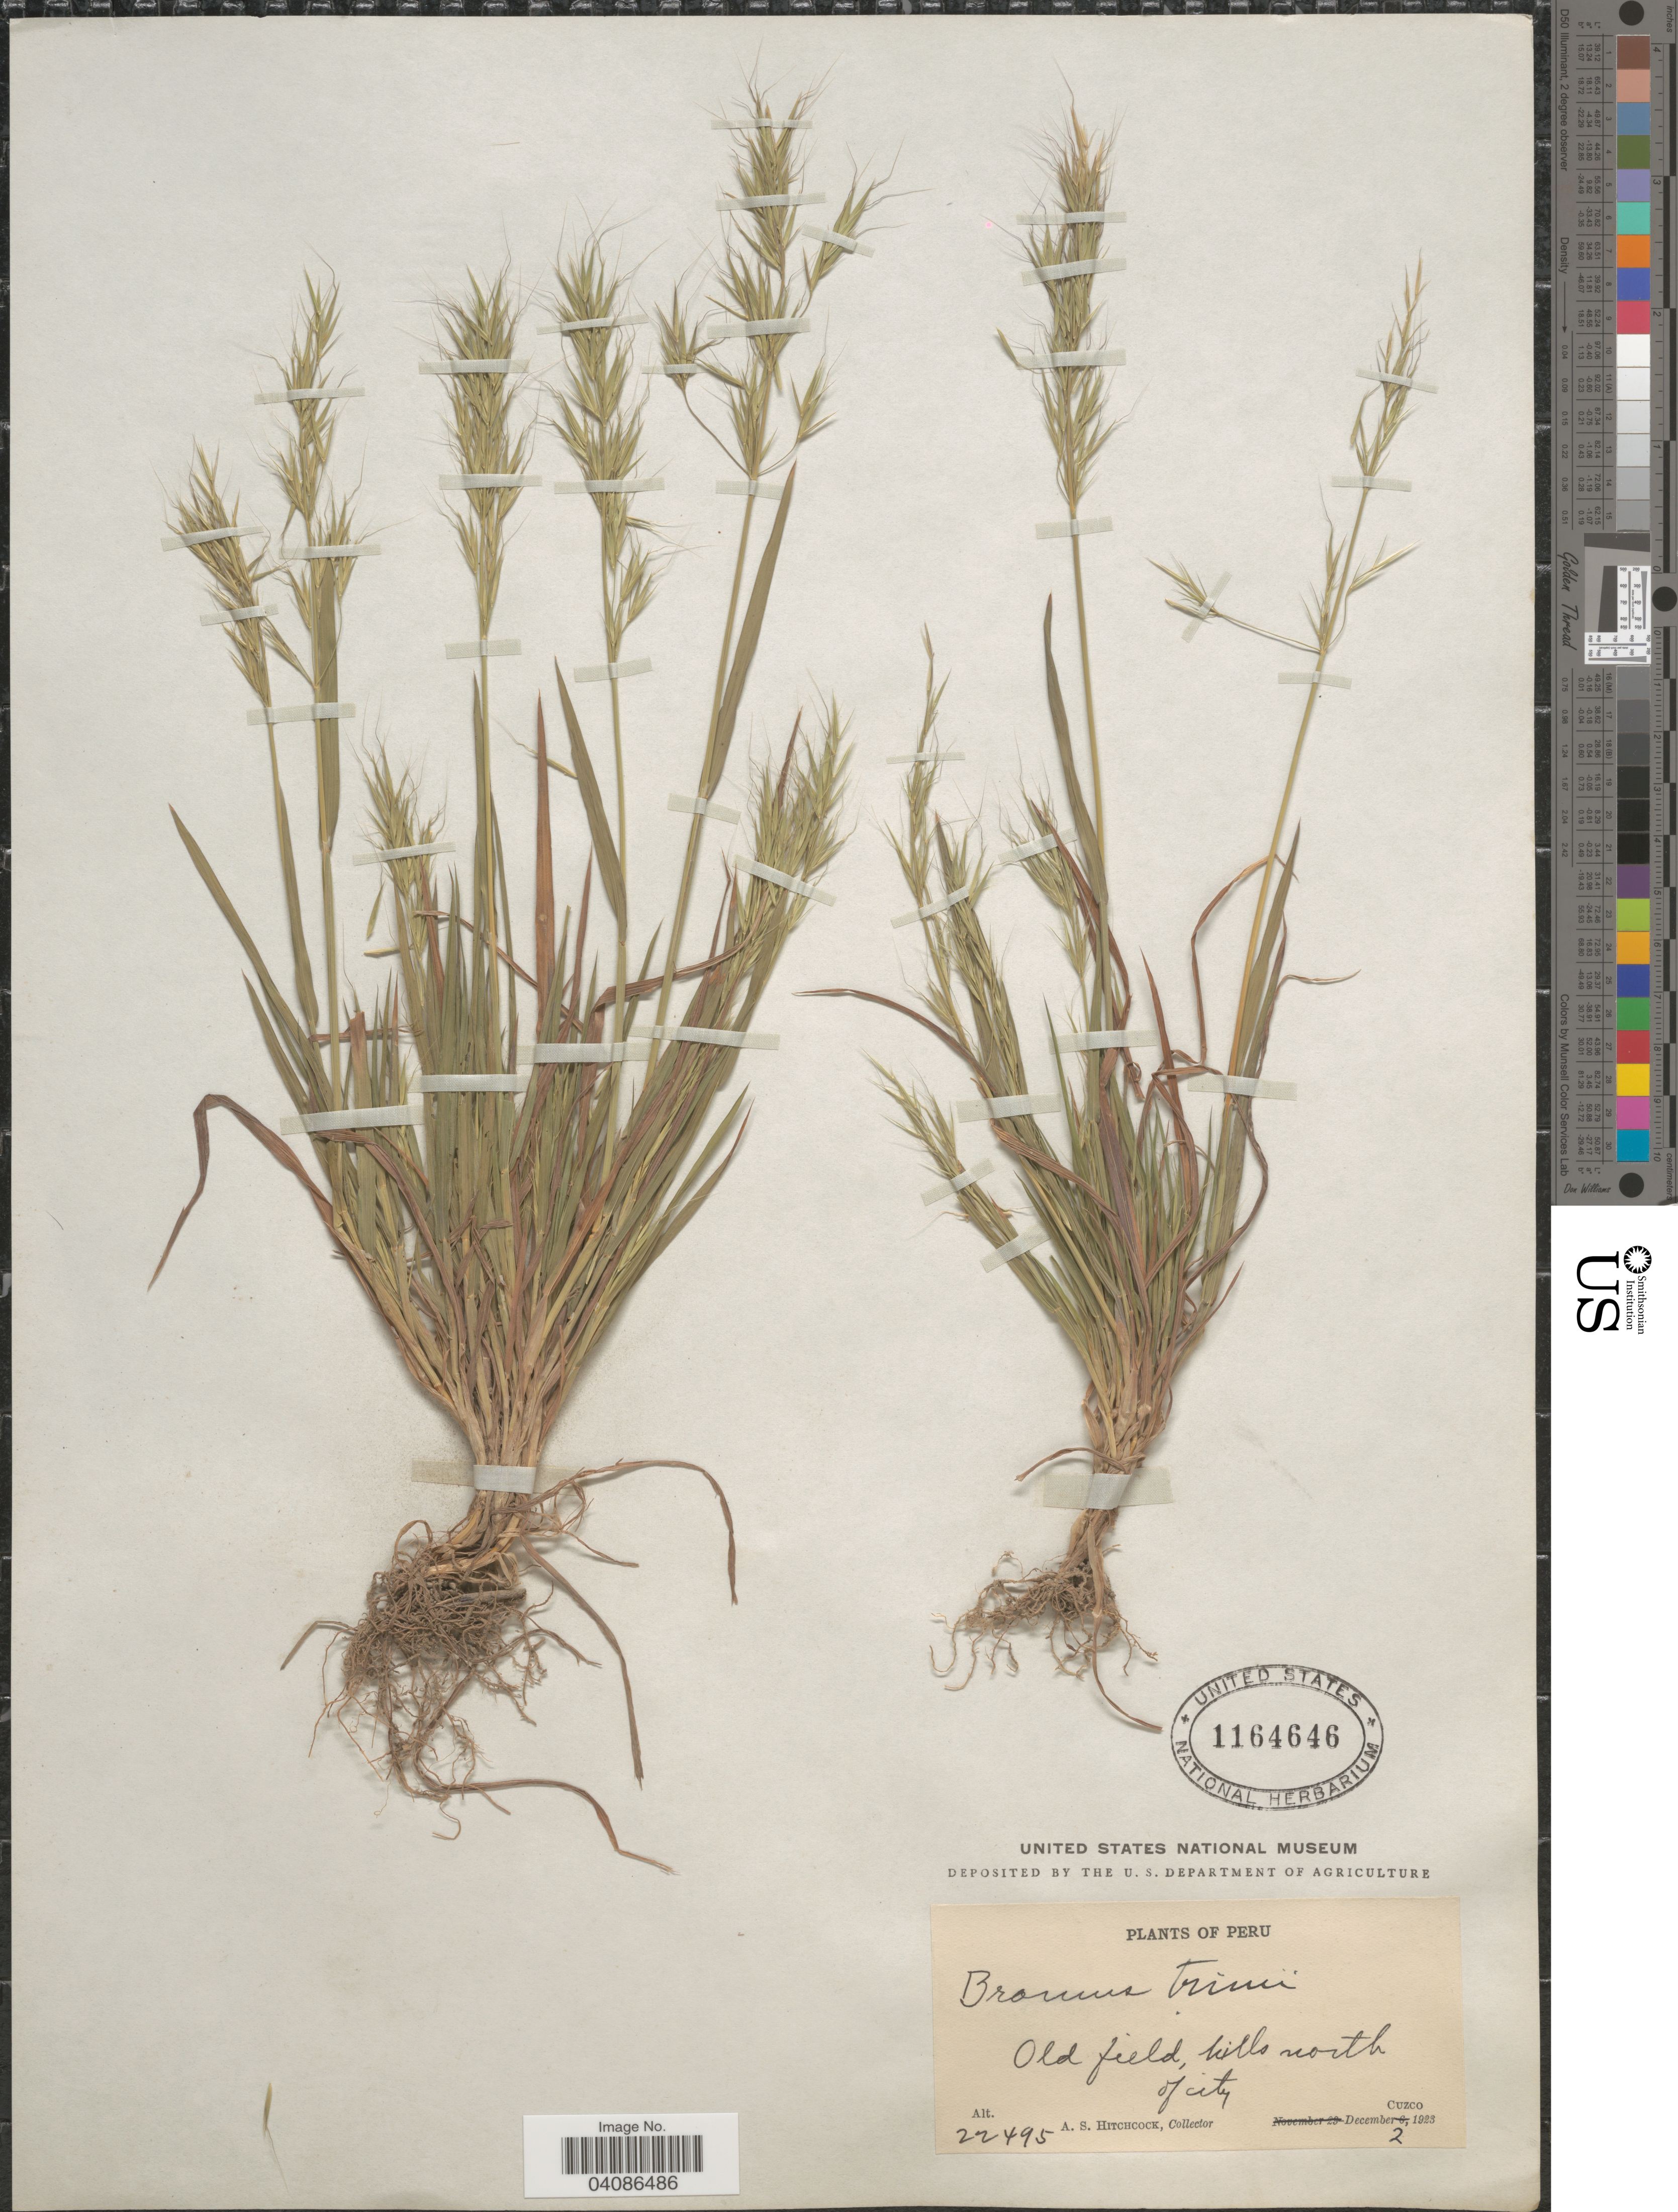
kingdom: Plantae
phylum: Tracheophyta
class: Liliopsida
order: Poales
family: Poaceae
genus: Bromus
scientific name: Bromus berteroanus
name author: Colla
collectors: A. S. Hitchcock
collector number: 22495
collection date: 1923-12-02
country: Peru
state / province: Cusco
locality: Old field, hills north of city. Cuzco.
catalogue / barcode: US 1164646